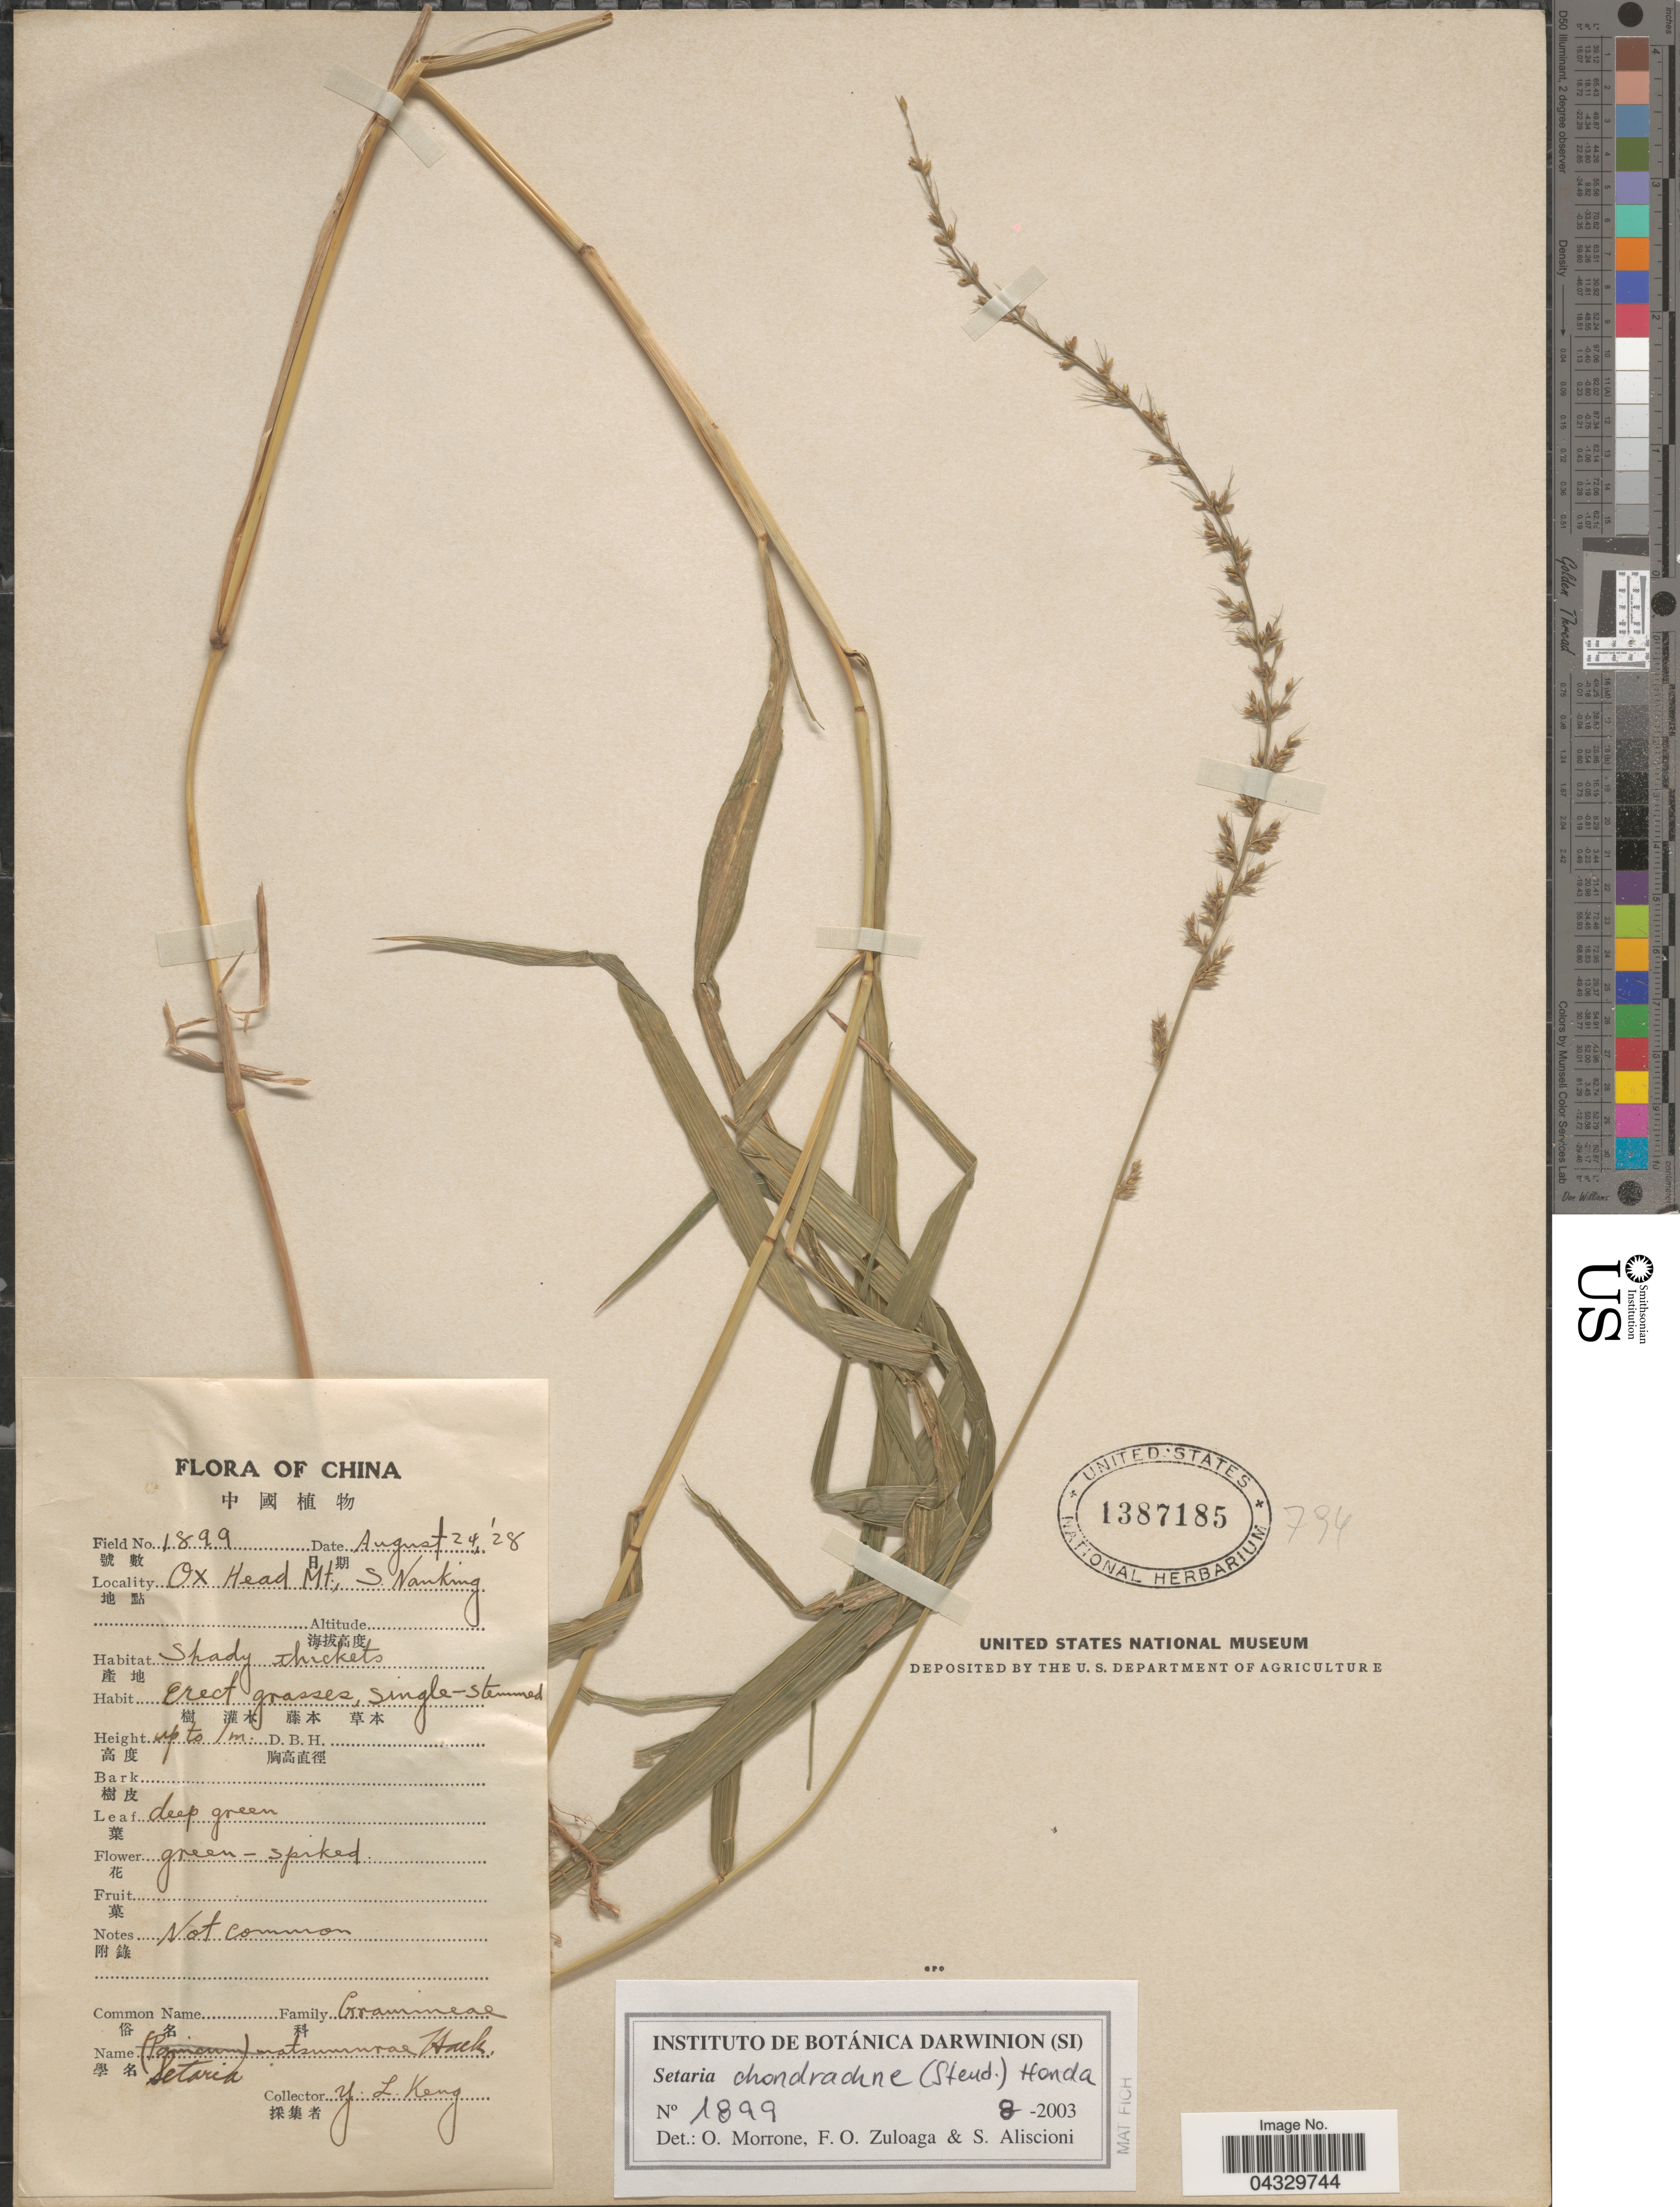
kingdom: Plantae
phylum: Tracheophyta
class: Liliopsida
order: Poales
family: Poaceae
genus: Setaria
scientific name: Setaria chondrachne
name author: (Steud.) Honda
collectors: Y. L. Keng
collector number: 1899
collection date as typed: Transcribed d/m/y: 24/8/28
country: China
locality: Ox Head Mt., S. Nanking.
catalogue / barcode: US 1387185